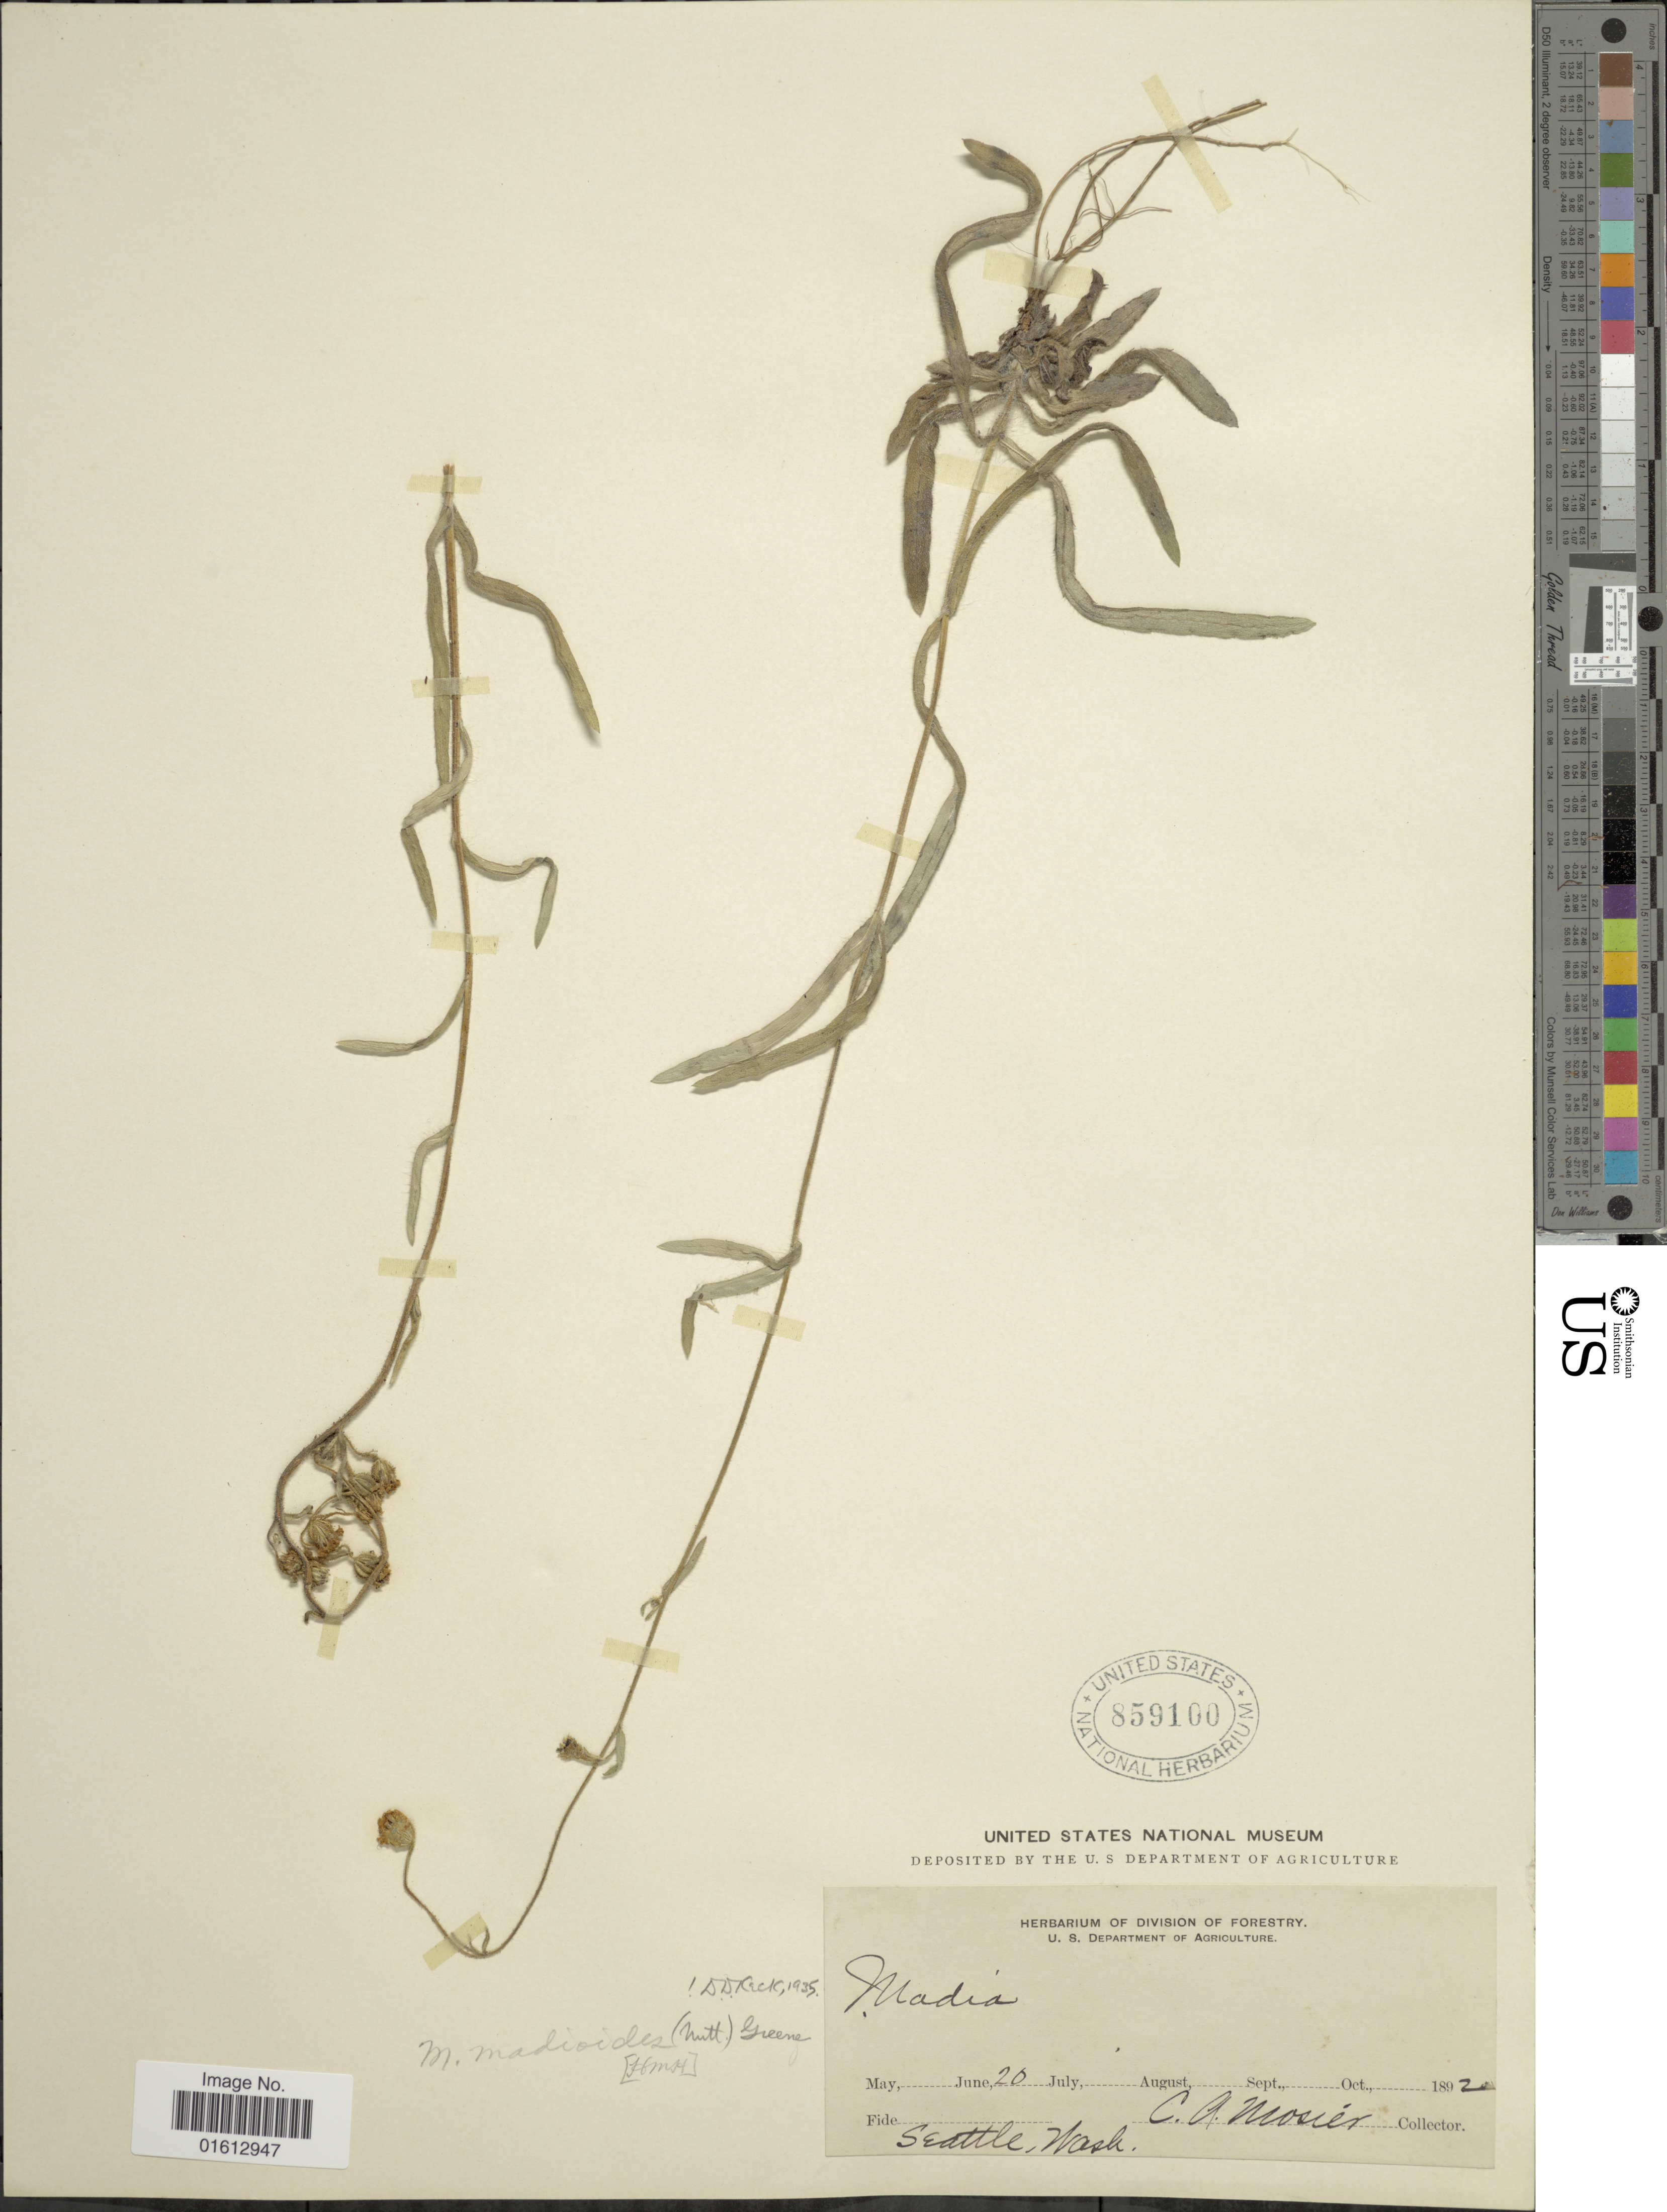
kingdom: Plantae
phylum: Tracheophyta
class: Magnoliopsida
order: Asterales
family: Asteraceae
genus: Madia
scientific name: Madia madioides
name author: (Nutt.) Greene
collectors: C. A. Mosier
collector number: a.n.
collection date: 1892-06-20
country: United States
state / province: Washington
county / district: King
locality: Seattle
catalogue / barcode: US 859100